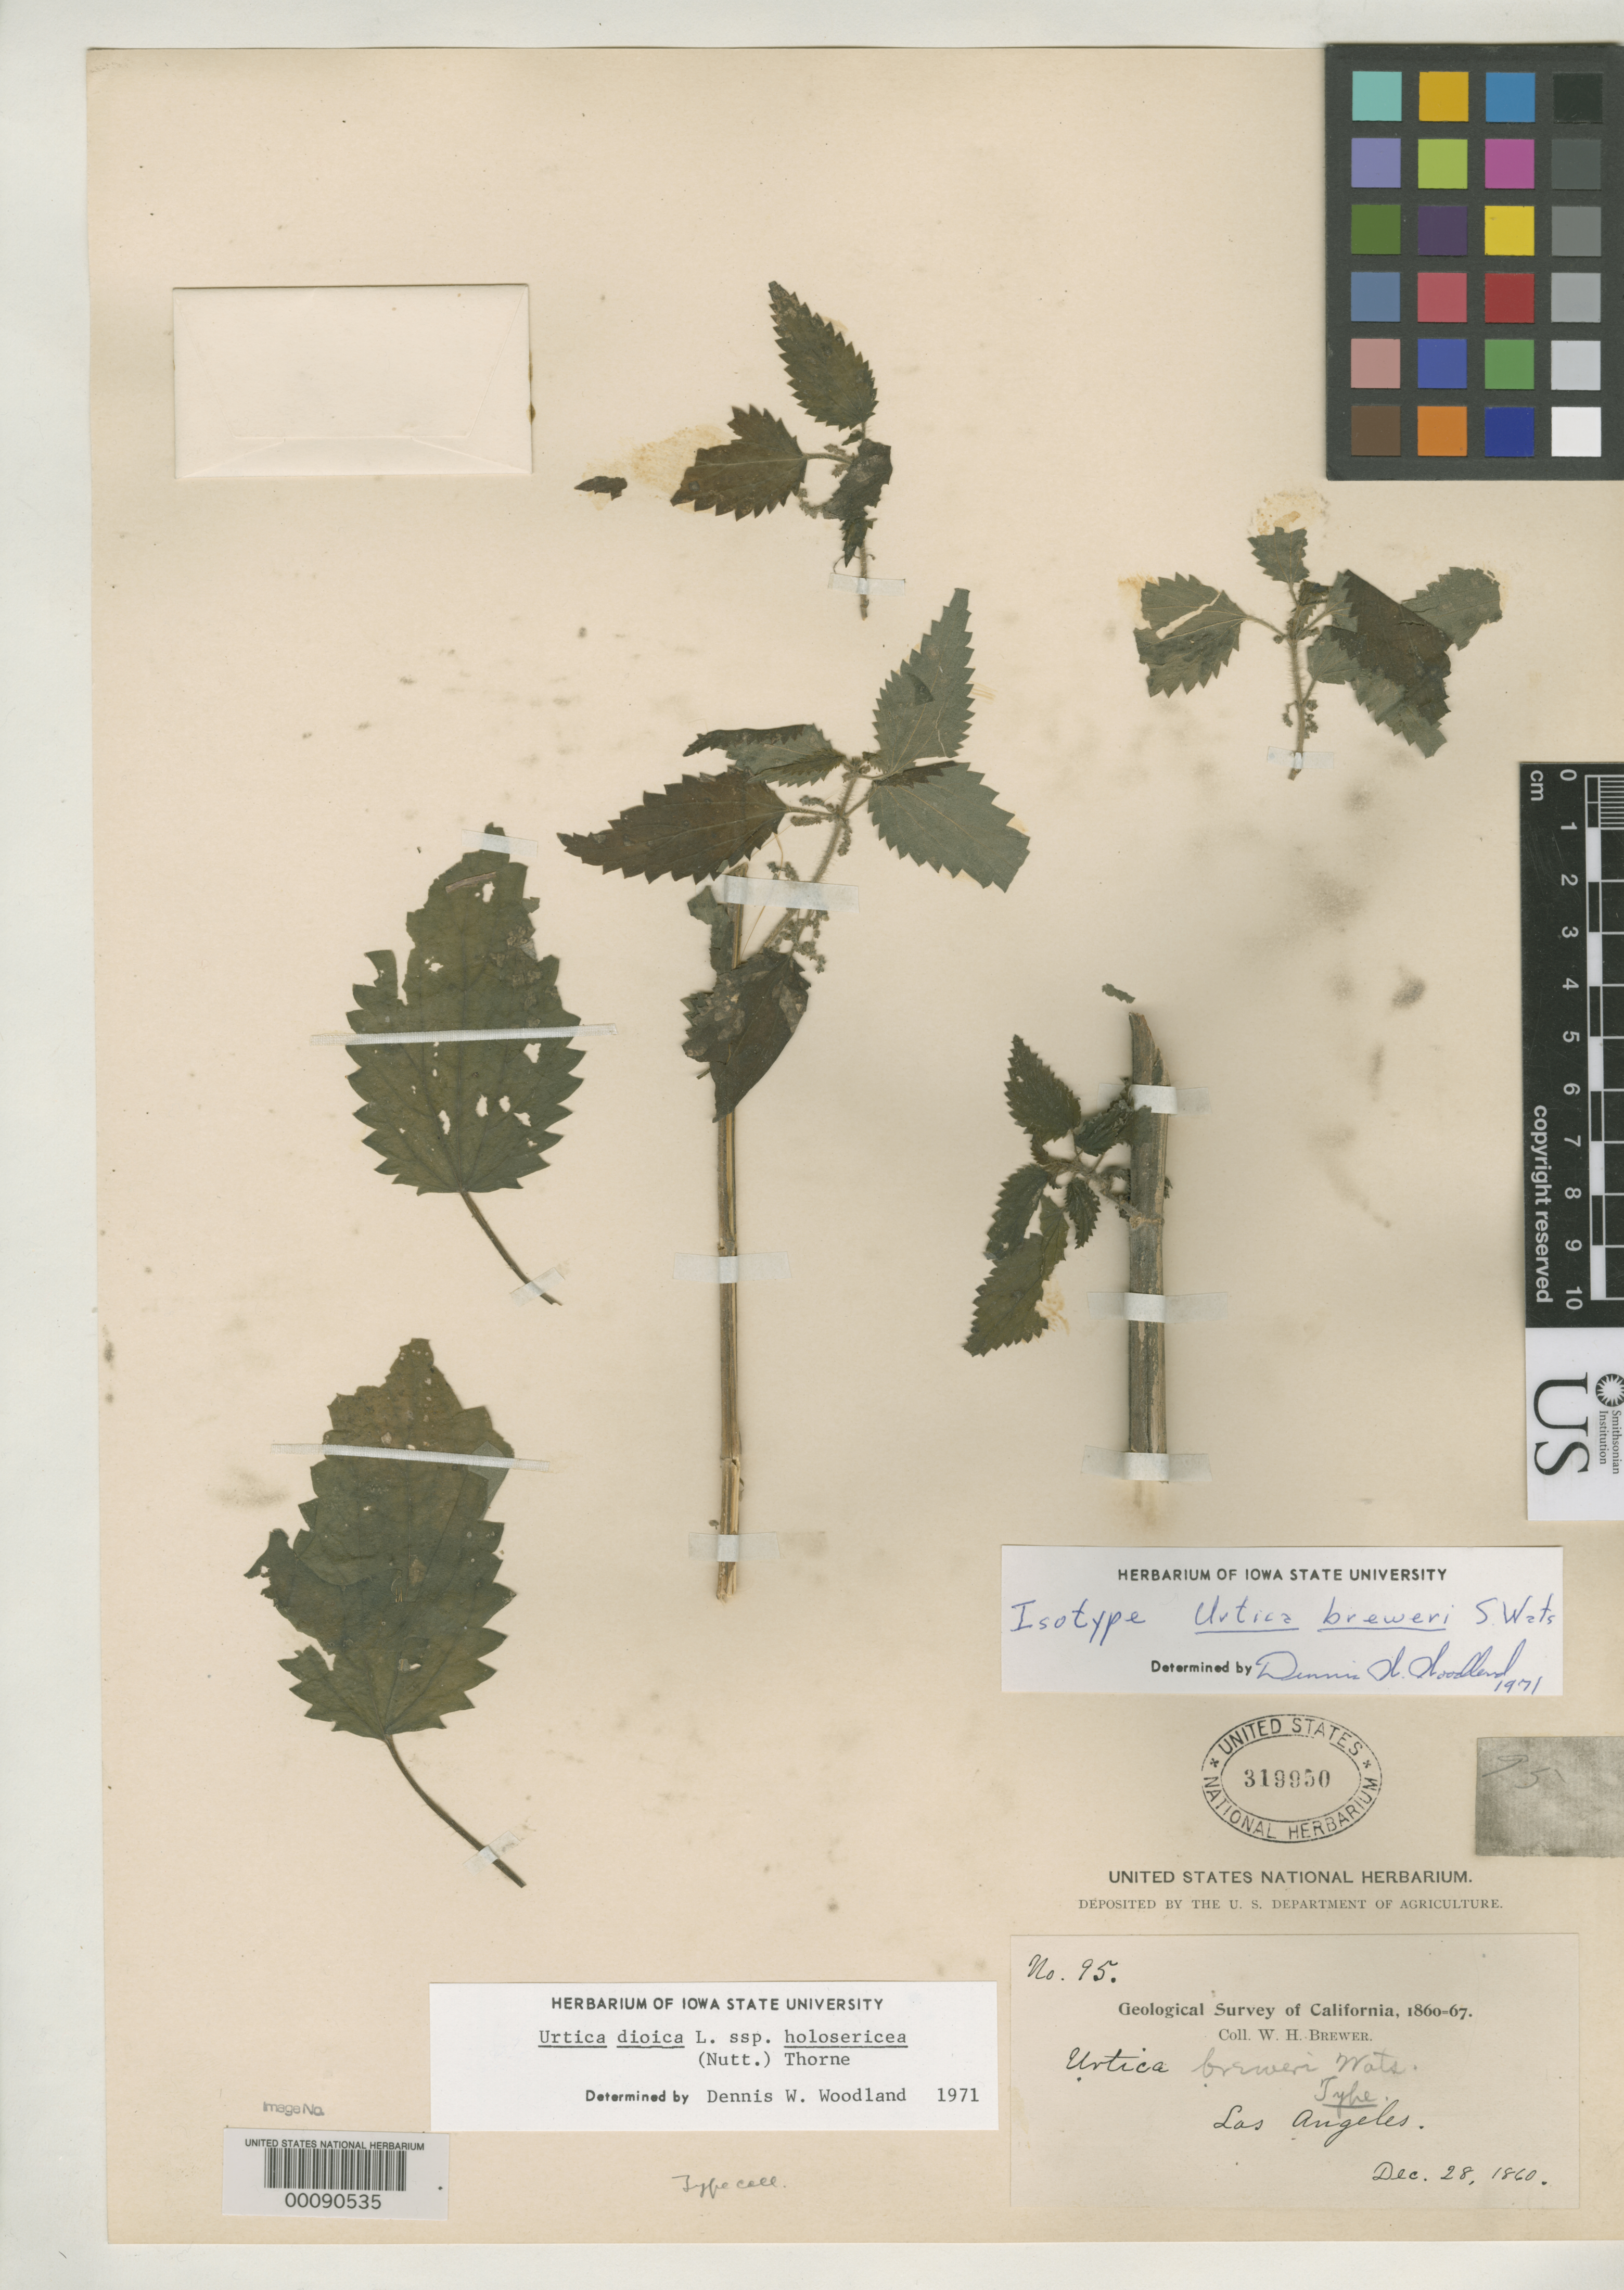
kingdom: Plantae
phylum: Tracheophyta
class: Magnoliopsida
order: Rosales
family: Urticaceae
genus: Urtica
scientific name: Urtica breweri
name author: S. Watson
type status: Syntype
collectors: W. H. Brewer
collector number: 95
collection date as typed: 28 Dec 1860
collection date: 1860-12-28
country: United States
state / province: California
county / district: Los Angeles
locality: Los Angeles.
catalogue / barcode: US 319950